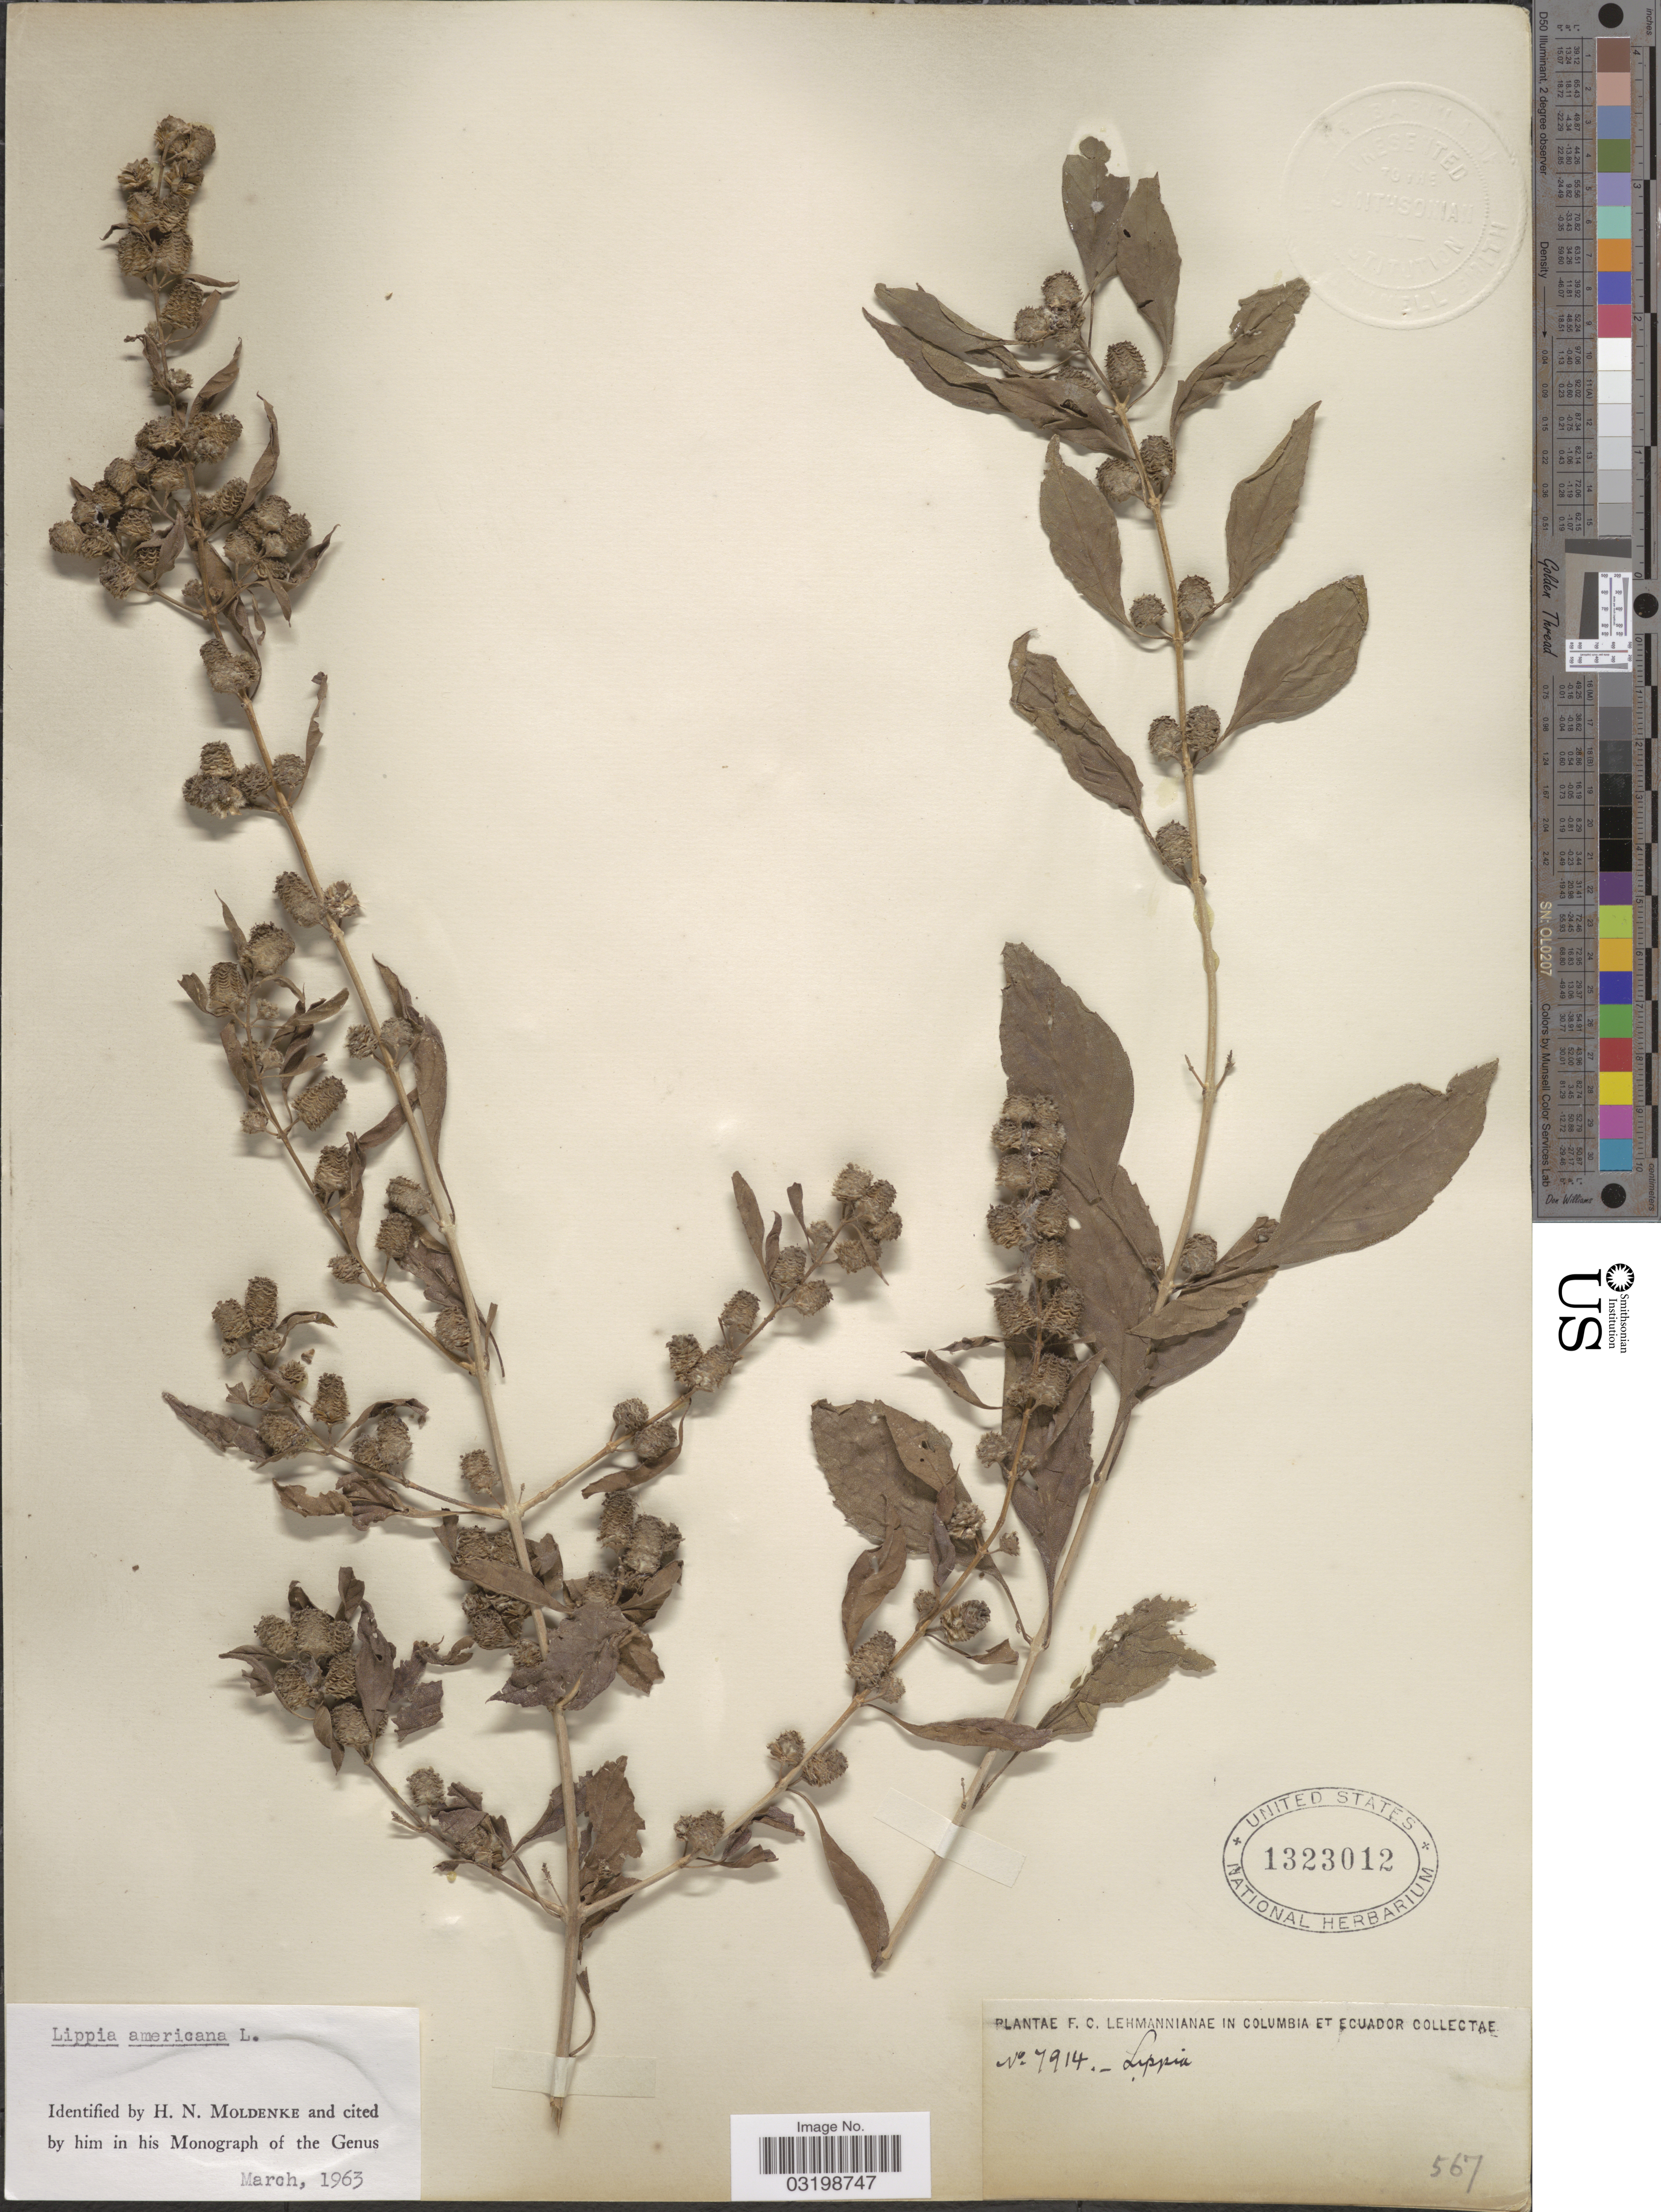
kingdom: Plantae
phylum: Tracheophyta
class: Magnoliopsida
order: Lamiales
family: Verbenaceae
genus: Lippia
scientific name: Lippia americana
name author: L.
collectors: F. C. Lehmann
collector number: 7914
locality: Columbia et Ecuador.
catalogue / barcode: US 1323012